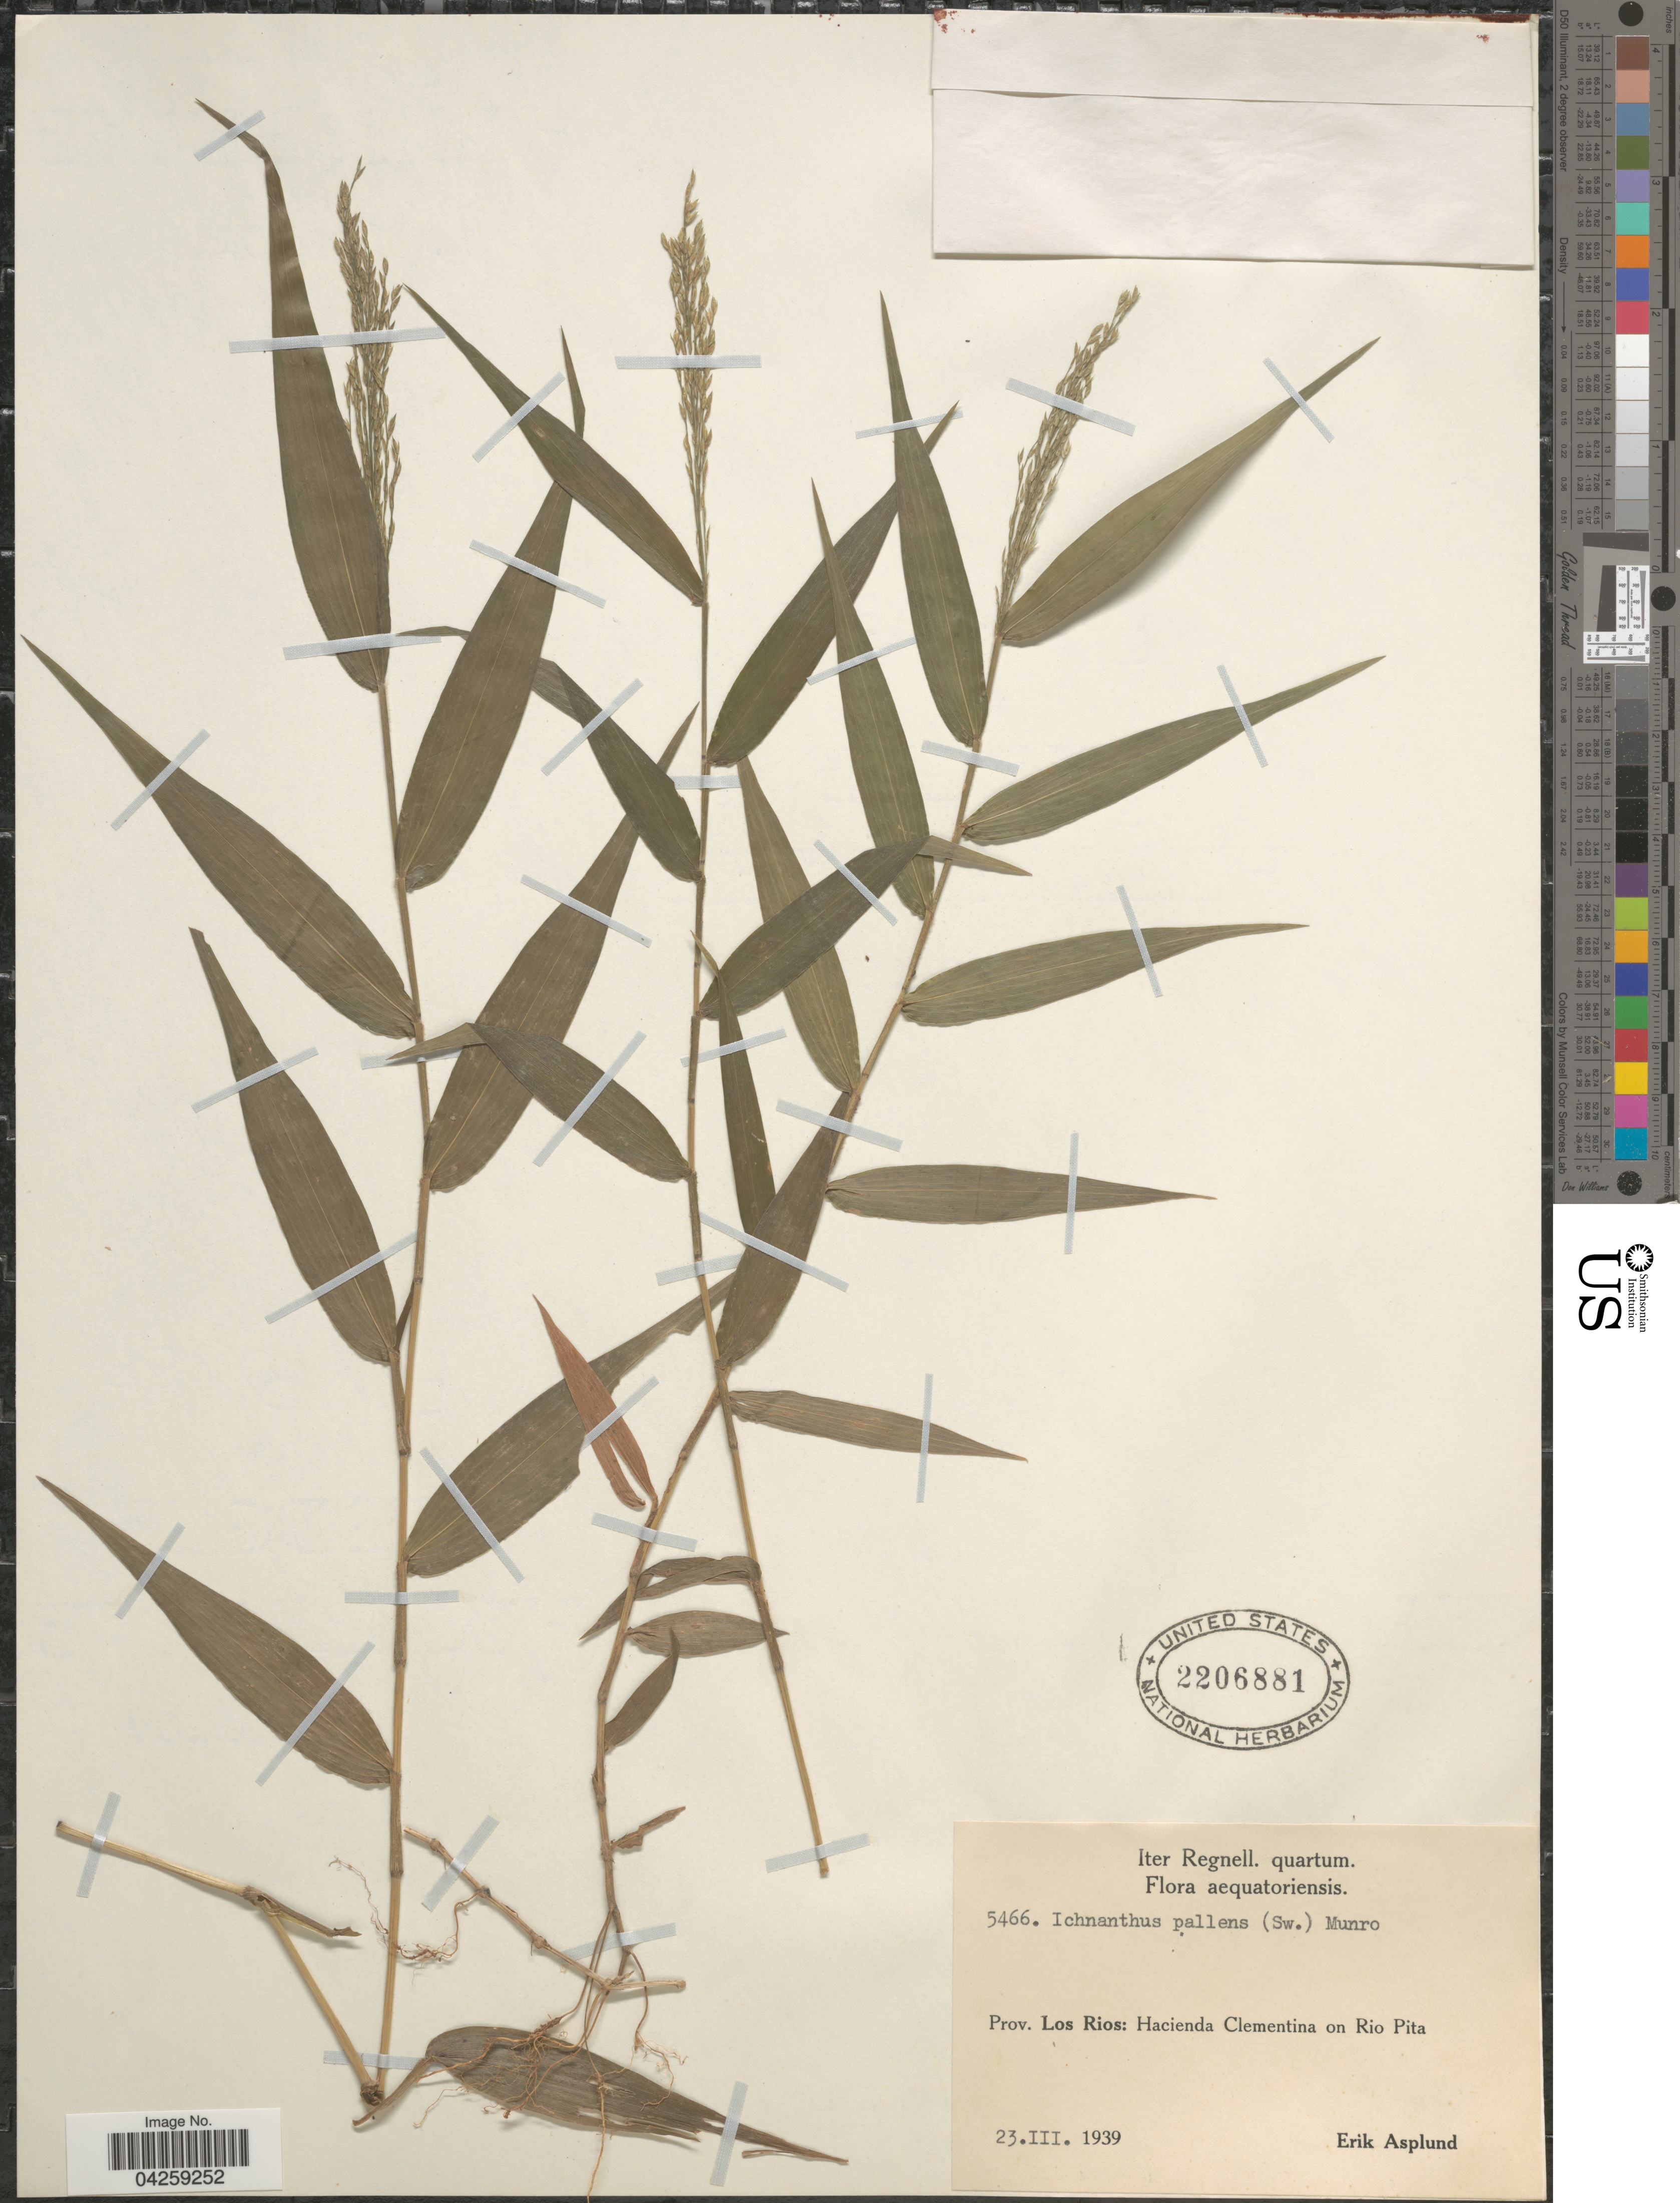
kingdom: Plantae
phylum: Tracheophyta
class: Liliopsida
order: Poales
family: Poaceae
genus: Ichnanthus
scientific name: Ichnanthus pallens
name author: (Sw.) Munro ex Benth.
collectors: E. Asplund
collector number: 5466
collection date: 1939-03-23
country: Ecuador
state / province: Los Ríos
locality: Iter Regnell. quartum. Aequatoriensis. Hacienda Clementina on Rio Pita.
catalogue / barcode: US 2206881